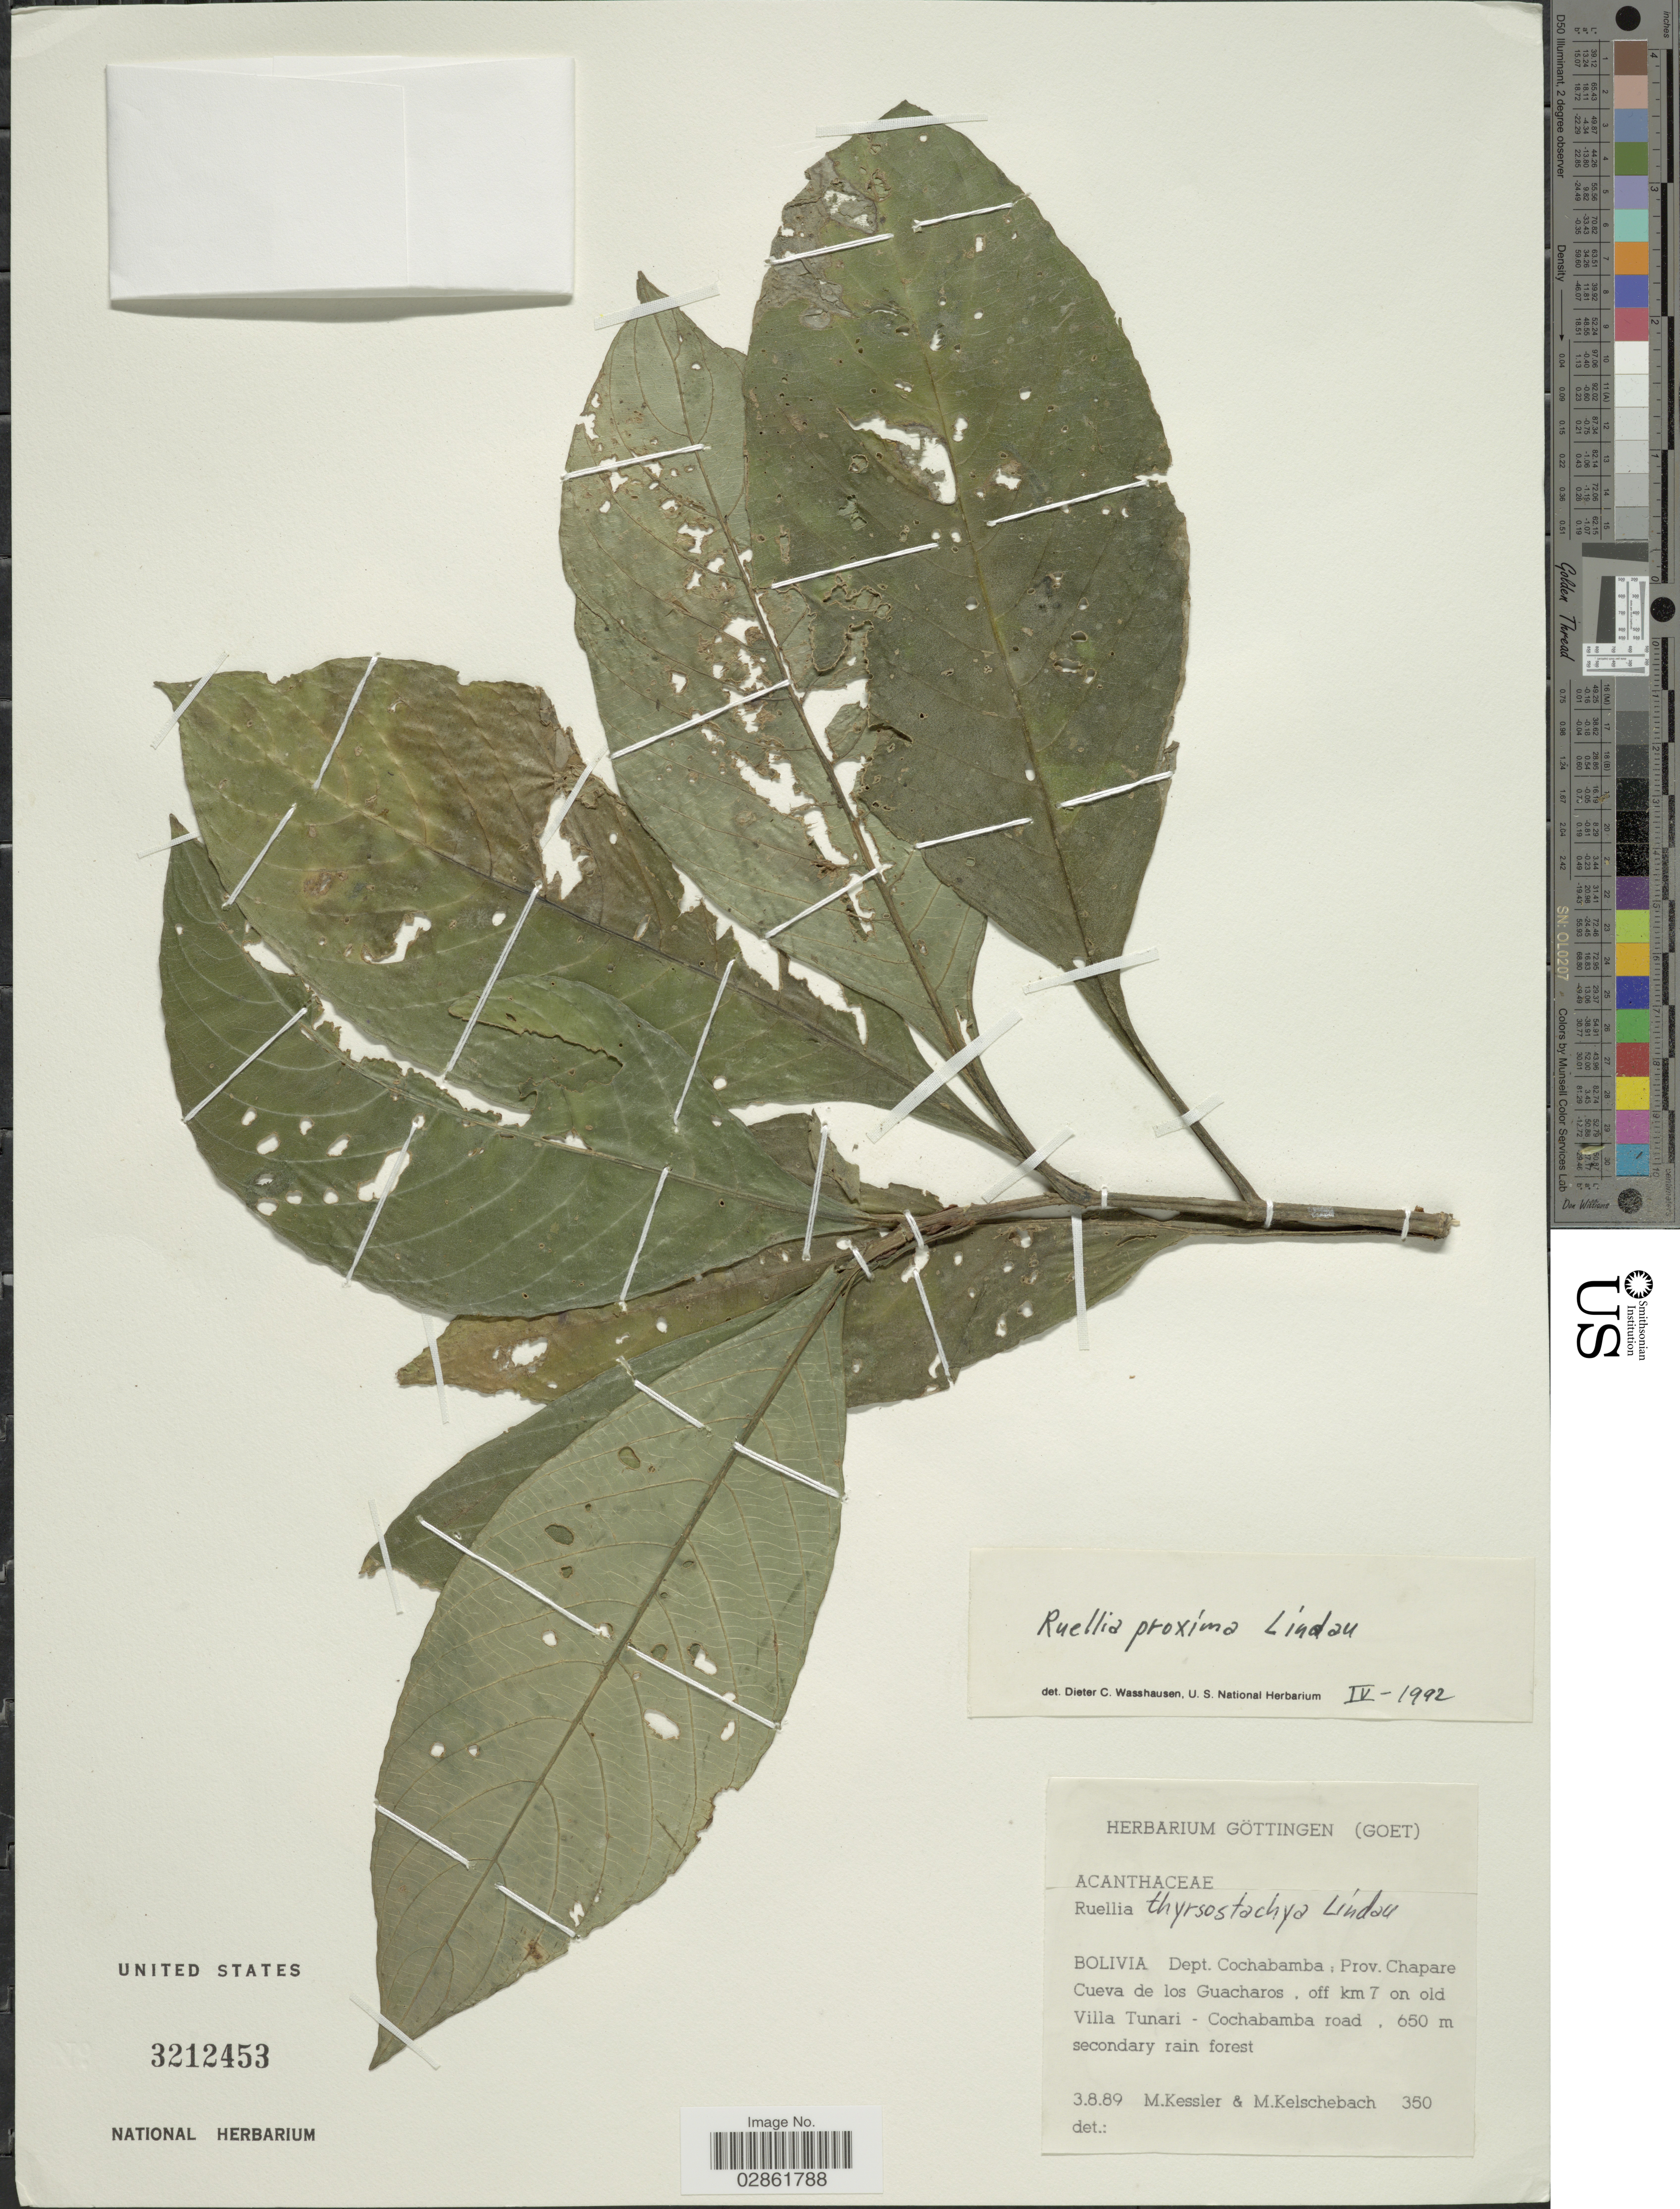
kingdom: Plantae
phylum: Tracheophyta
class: Magnoliopsida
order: Lamiales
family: Acanthaceae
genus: Ruellia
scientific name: Ruellia proxima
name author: Lindau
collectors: M. Kessler & M. Kelschebach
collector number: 350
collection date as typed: Transcribed d/m/y: 3/8/89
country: Bolivia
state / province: Cochabamba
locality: Dept. Cochabamba, Prov. Chapare, Cueva de los Guacharos, off km 7 on old Villa Tunari - Cochamba road.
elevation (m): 650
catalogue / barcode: US 3212453